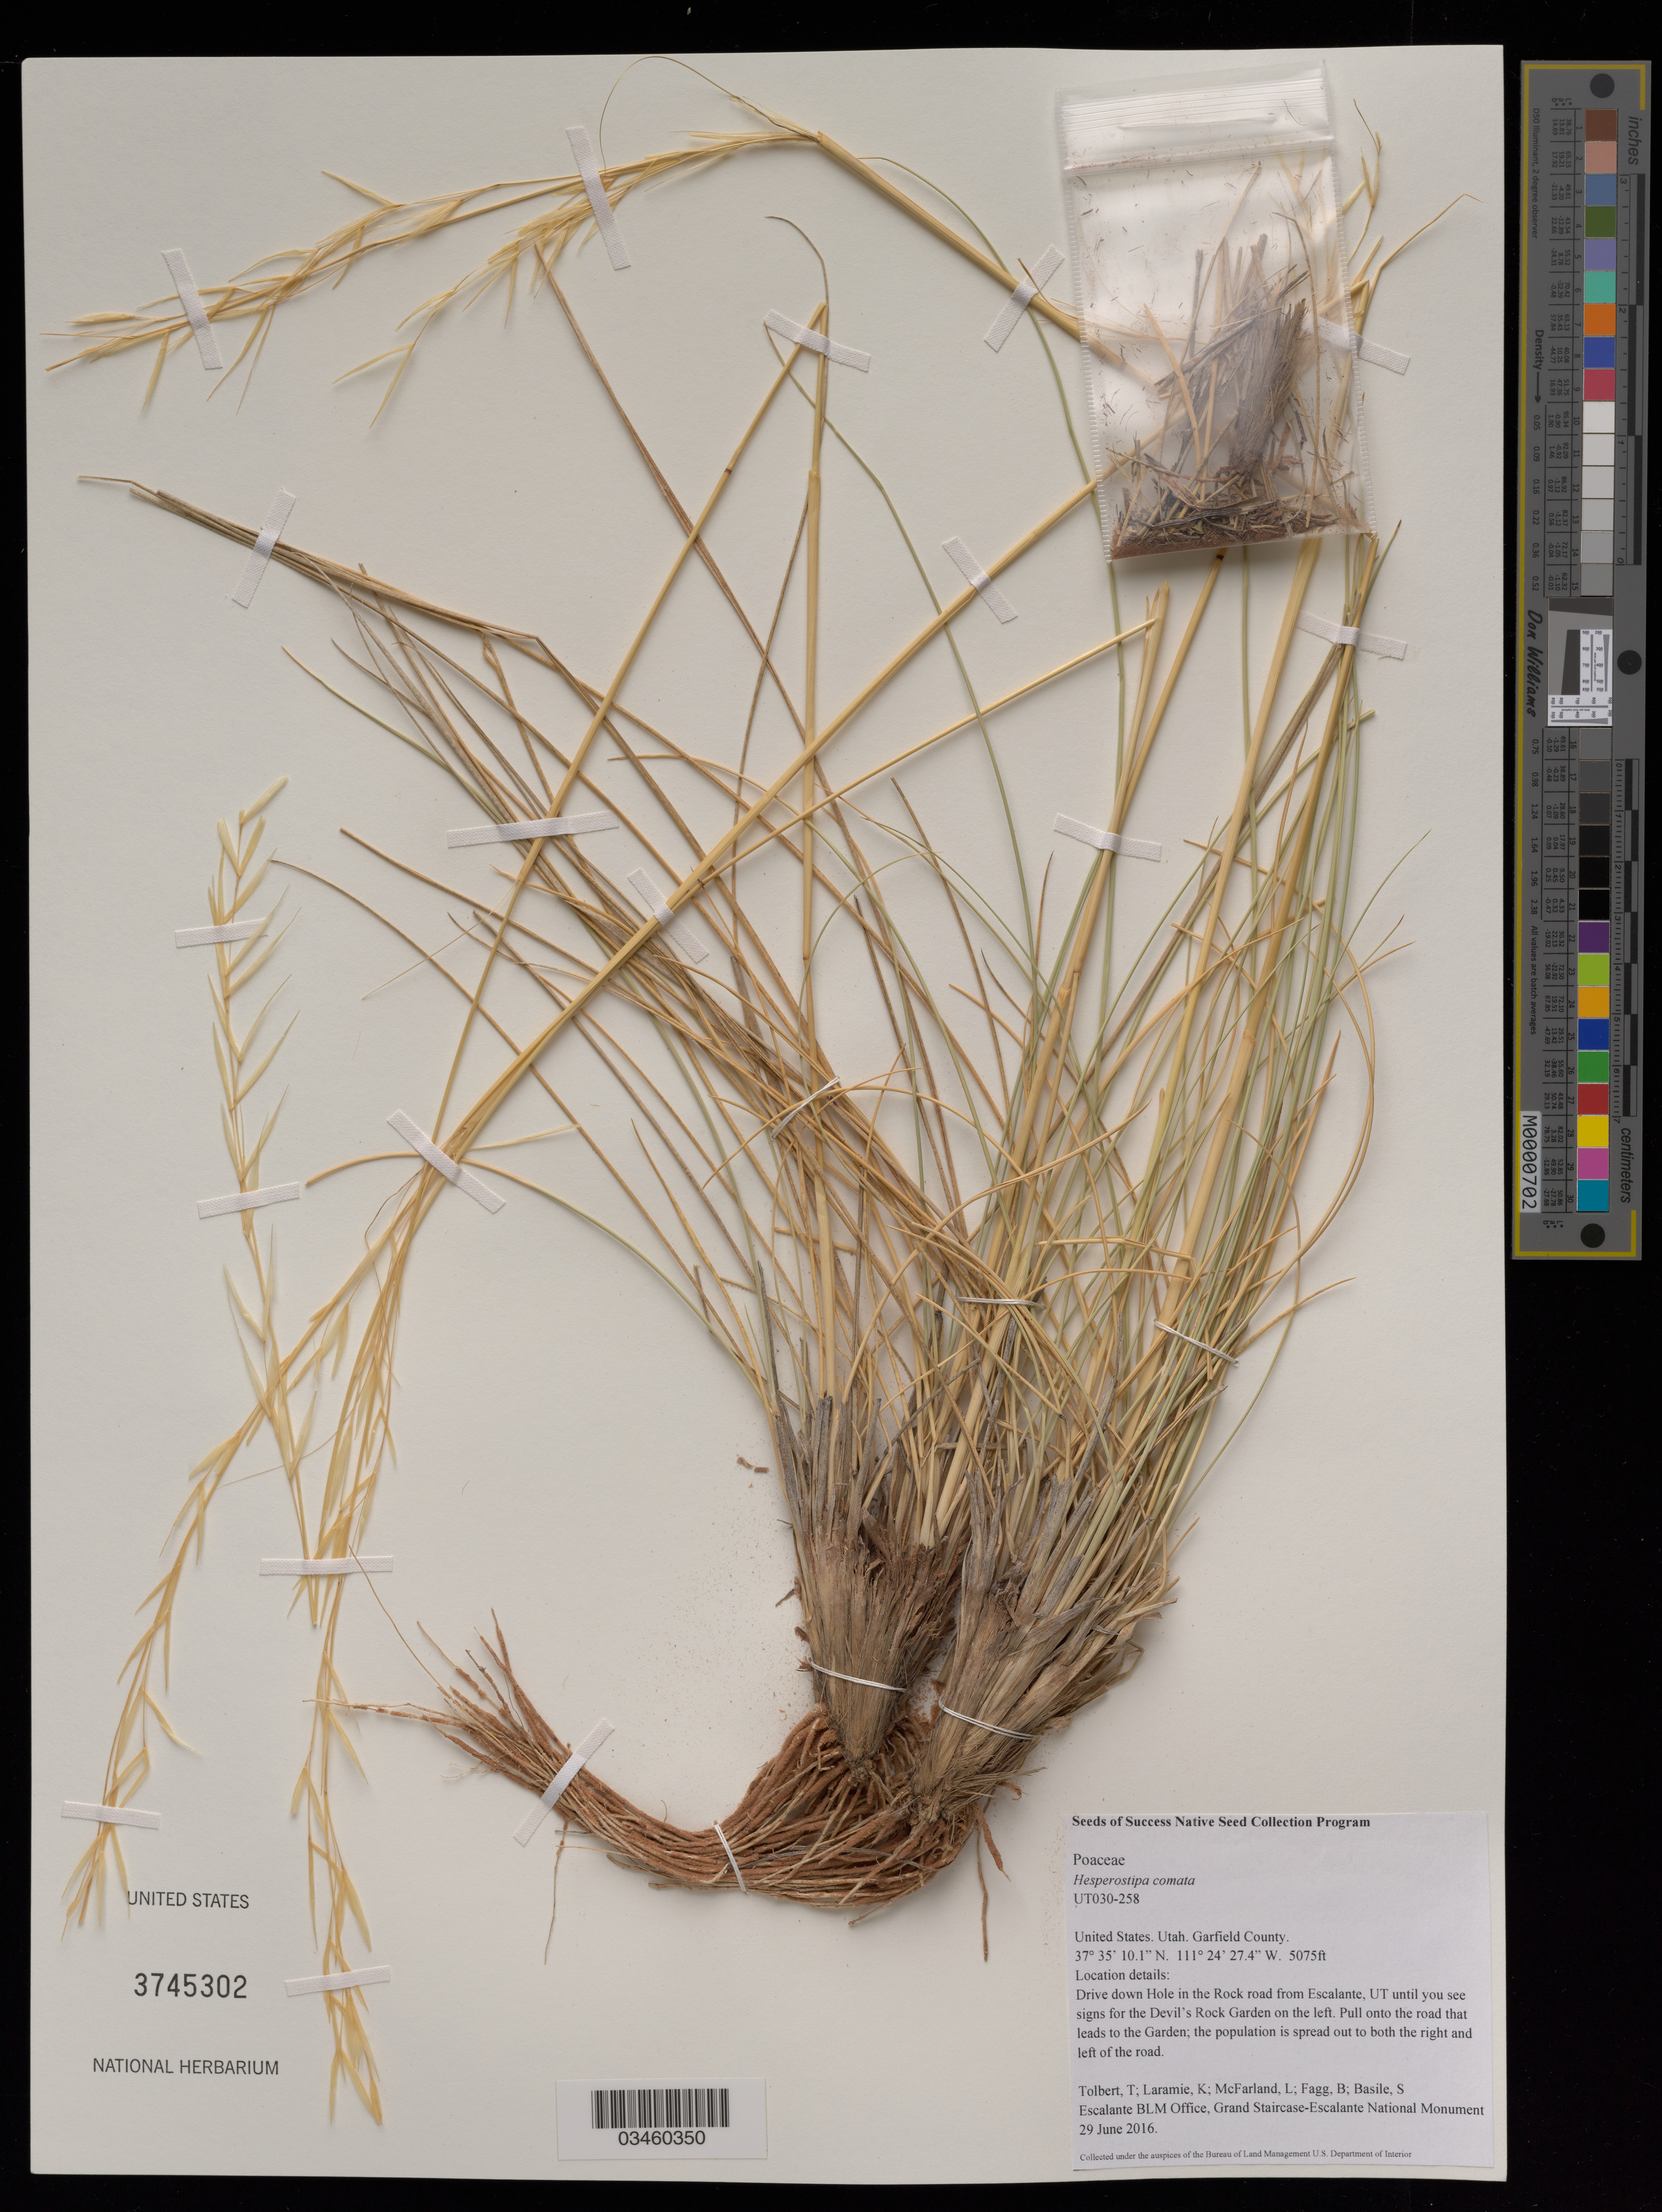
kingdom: Plantae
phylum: Tracheophyta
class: Liliopsida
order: Poales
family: Poaceae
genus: Hesperostipa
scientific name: Hesperostipa comata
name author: (Trin. & Rupr.) Barkworth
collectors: T. Tolbert, K. Laramie, L. McFarland, B. Fagg & S. Basile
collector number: UT030-258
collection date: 2016-06-29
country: United States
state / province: Utah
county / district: Garfield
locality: Down Hole in the Rock road from Escalante, on road that leads to the Devil's Rock Garden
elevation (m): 1547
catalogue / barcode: US 3745302